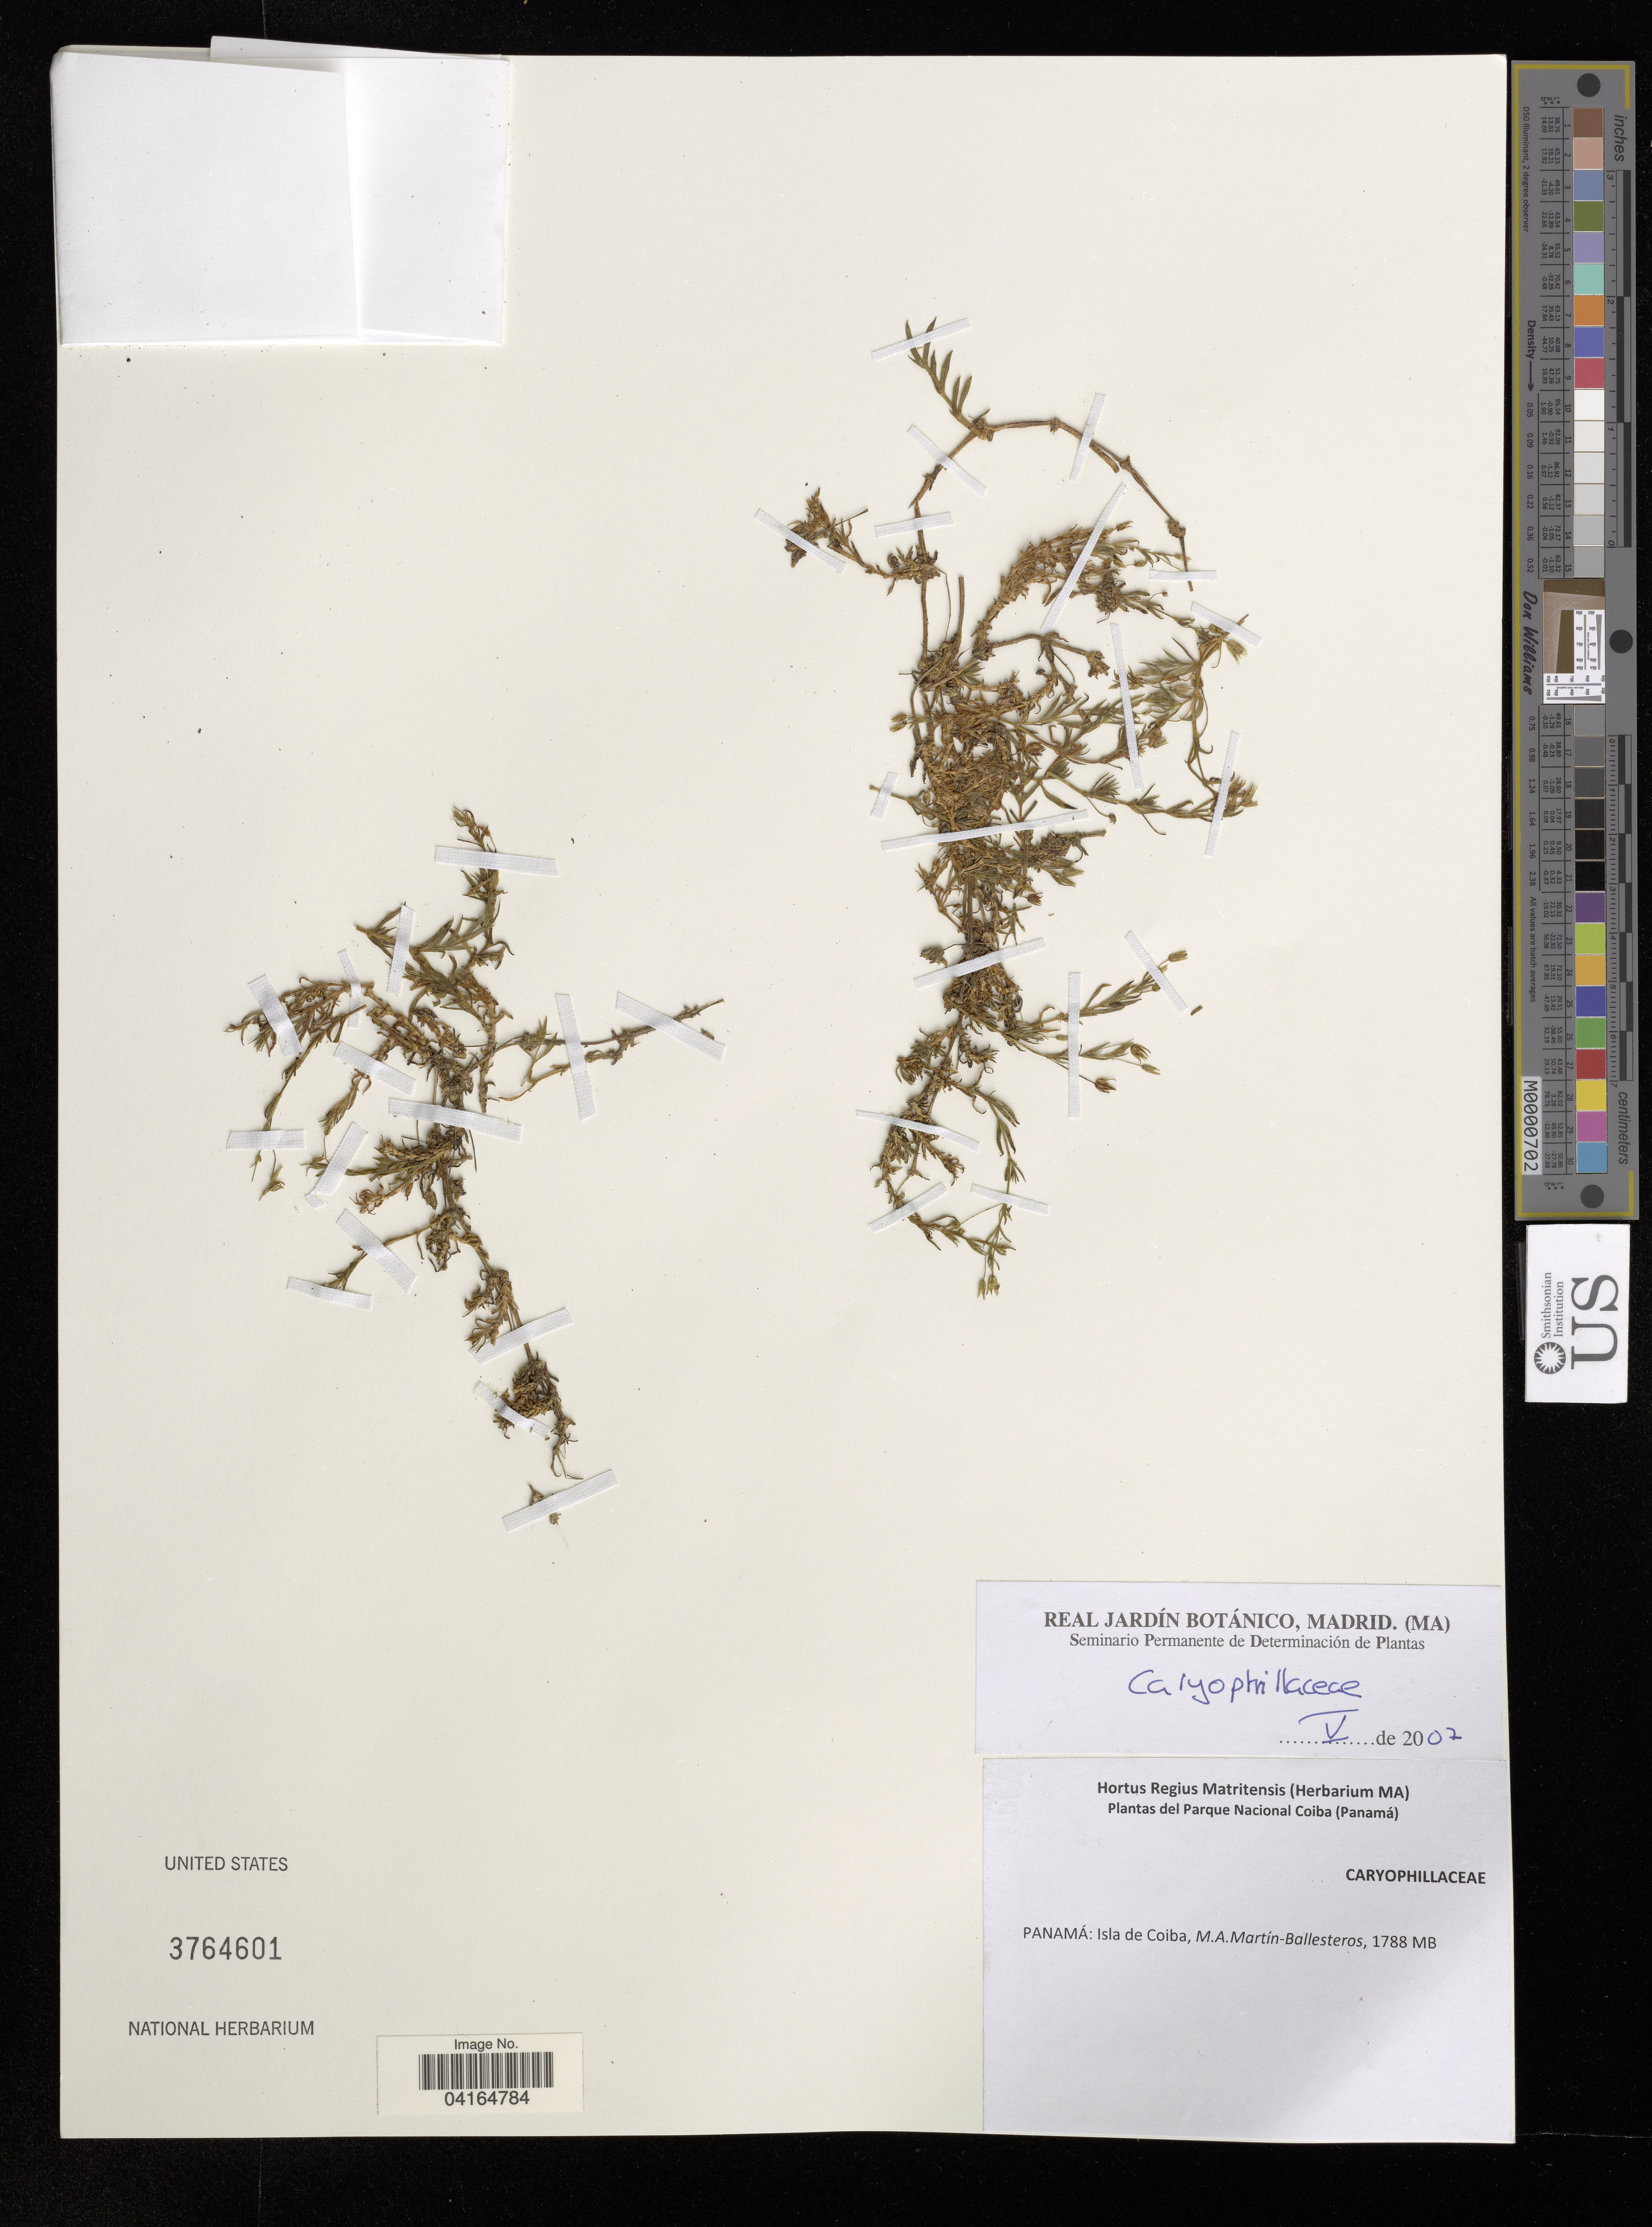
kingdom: Plantae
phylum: Tracheophyta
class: Magnoliopsida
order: Caryophyllales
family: Caryophyllaceae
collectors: M. Martin Ballesteros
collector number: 1788 MB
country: Panama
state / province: Panamá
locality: Isla de Coiba.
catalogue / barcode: US 3764601